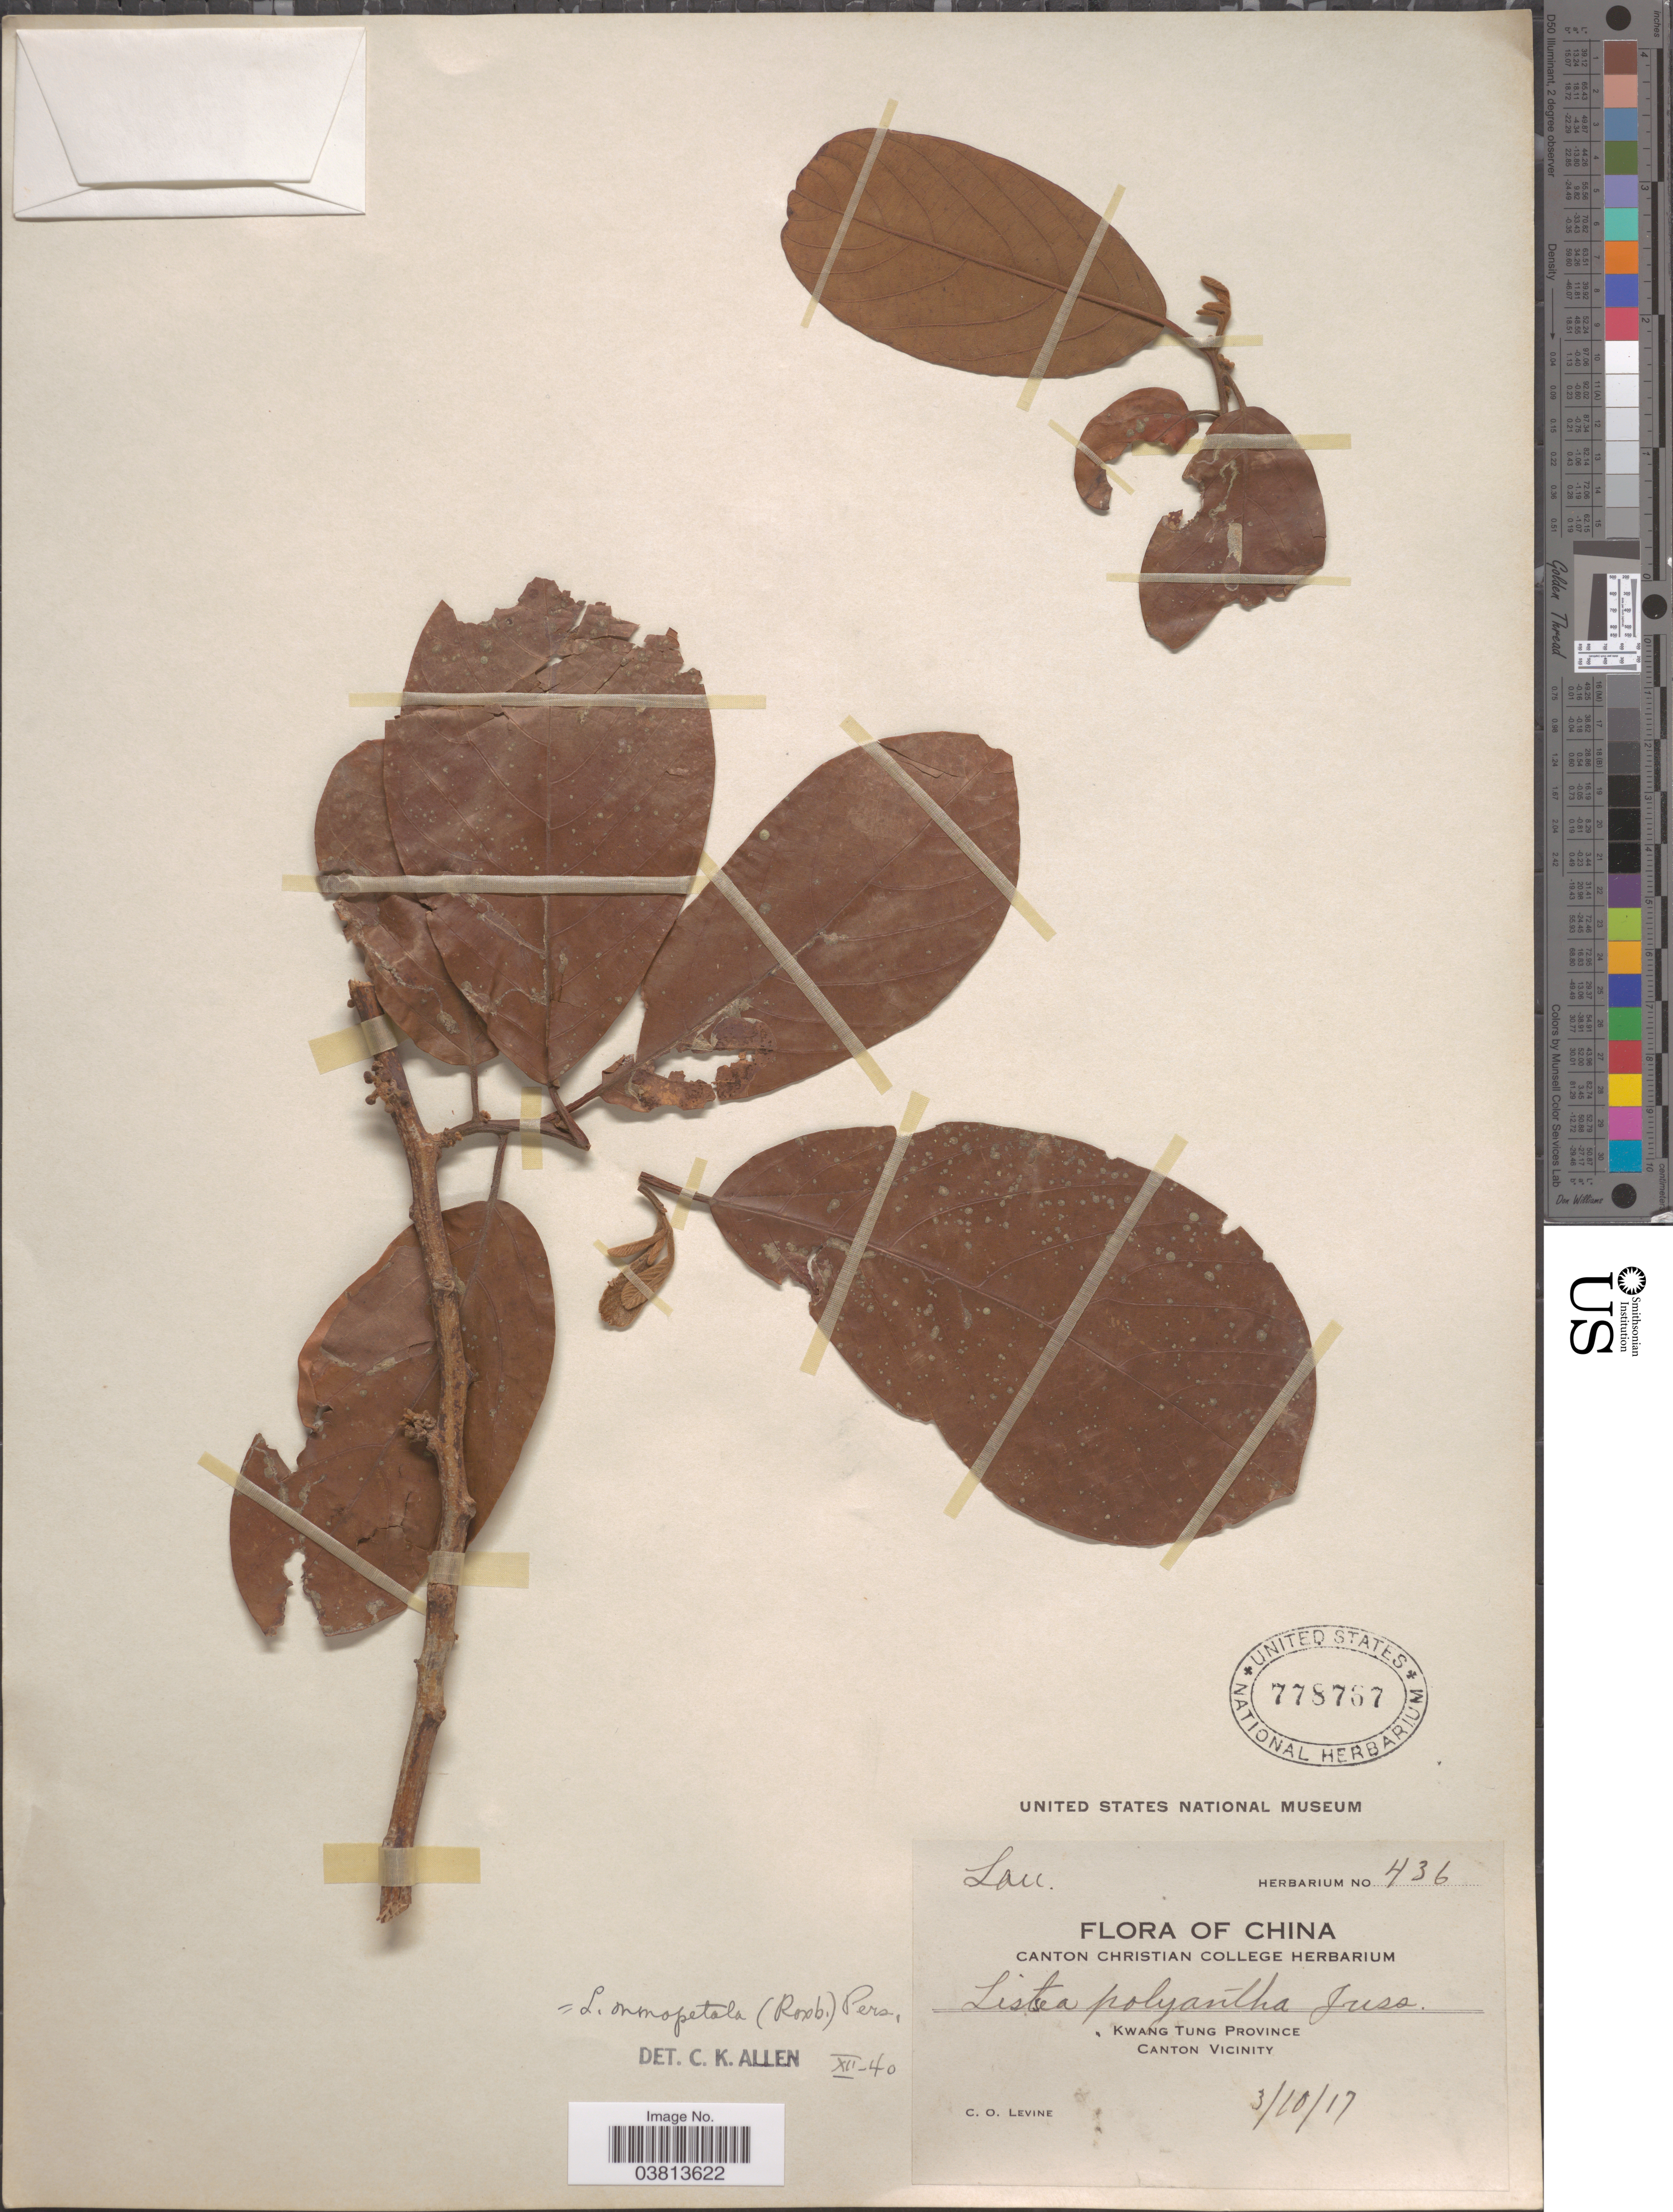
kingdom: Plantae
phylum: Tracheophyta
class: Magnoliopsida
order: Laurales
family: Lauraceae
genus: Litsea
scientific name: Litsea monopetala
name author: (Roxb.) Pers.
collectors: C. O. Levine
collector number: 436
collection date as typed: Transcribed d/m/y: 3/10/17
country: China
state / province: Guangdong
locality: Kwang Tung Province. Canton Vicinity.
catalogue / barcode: US 778767